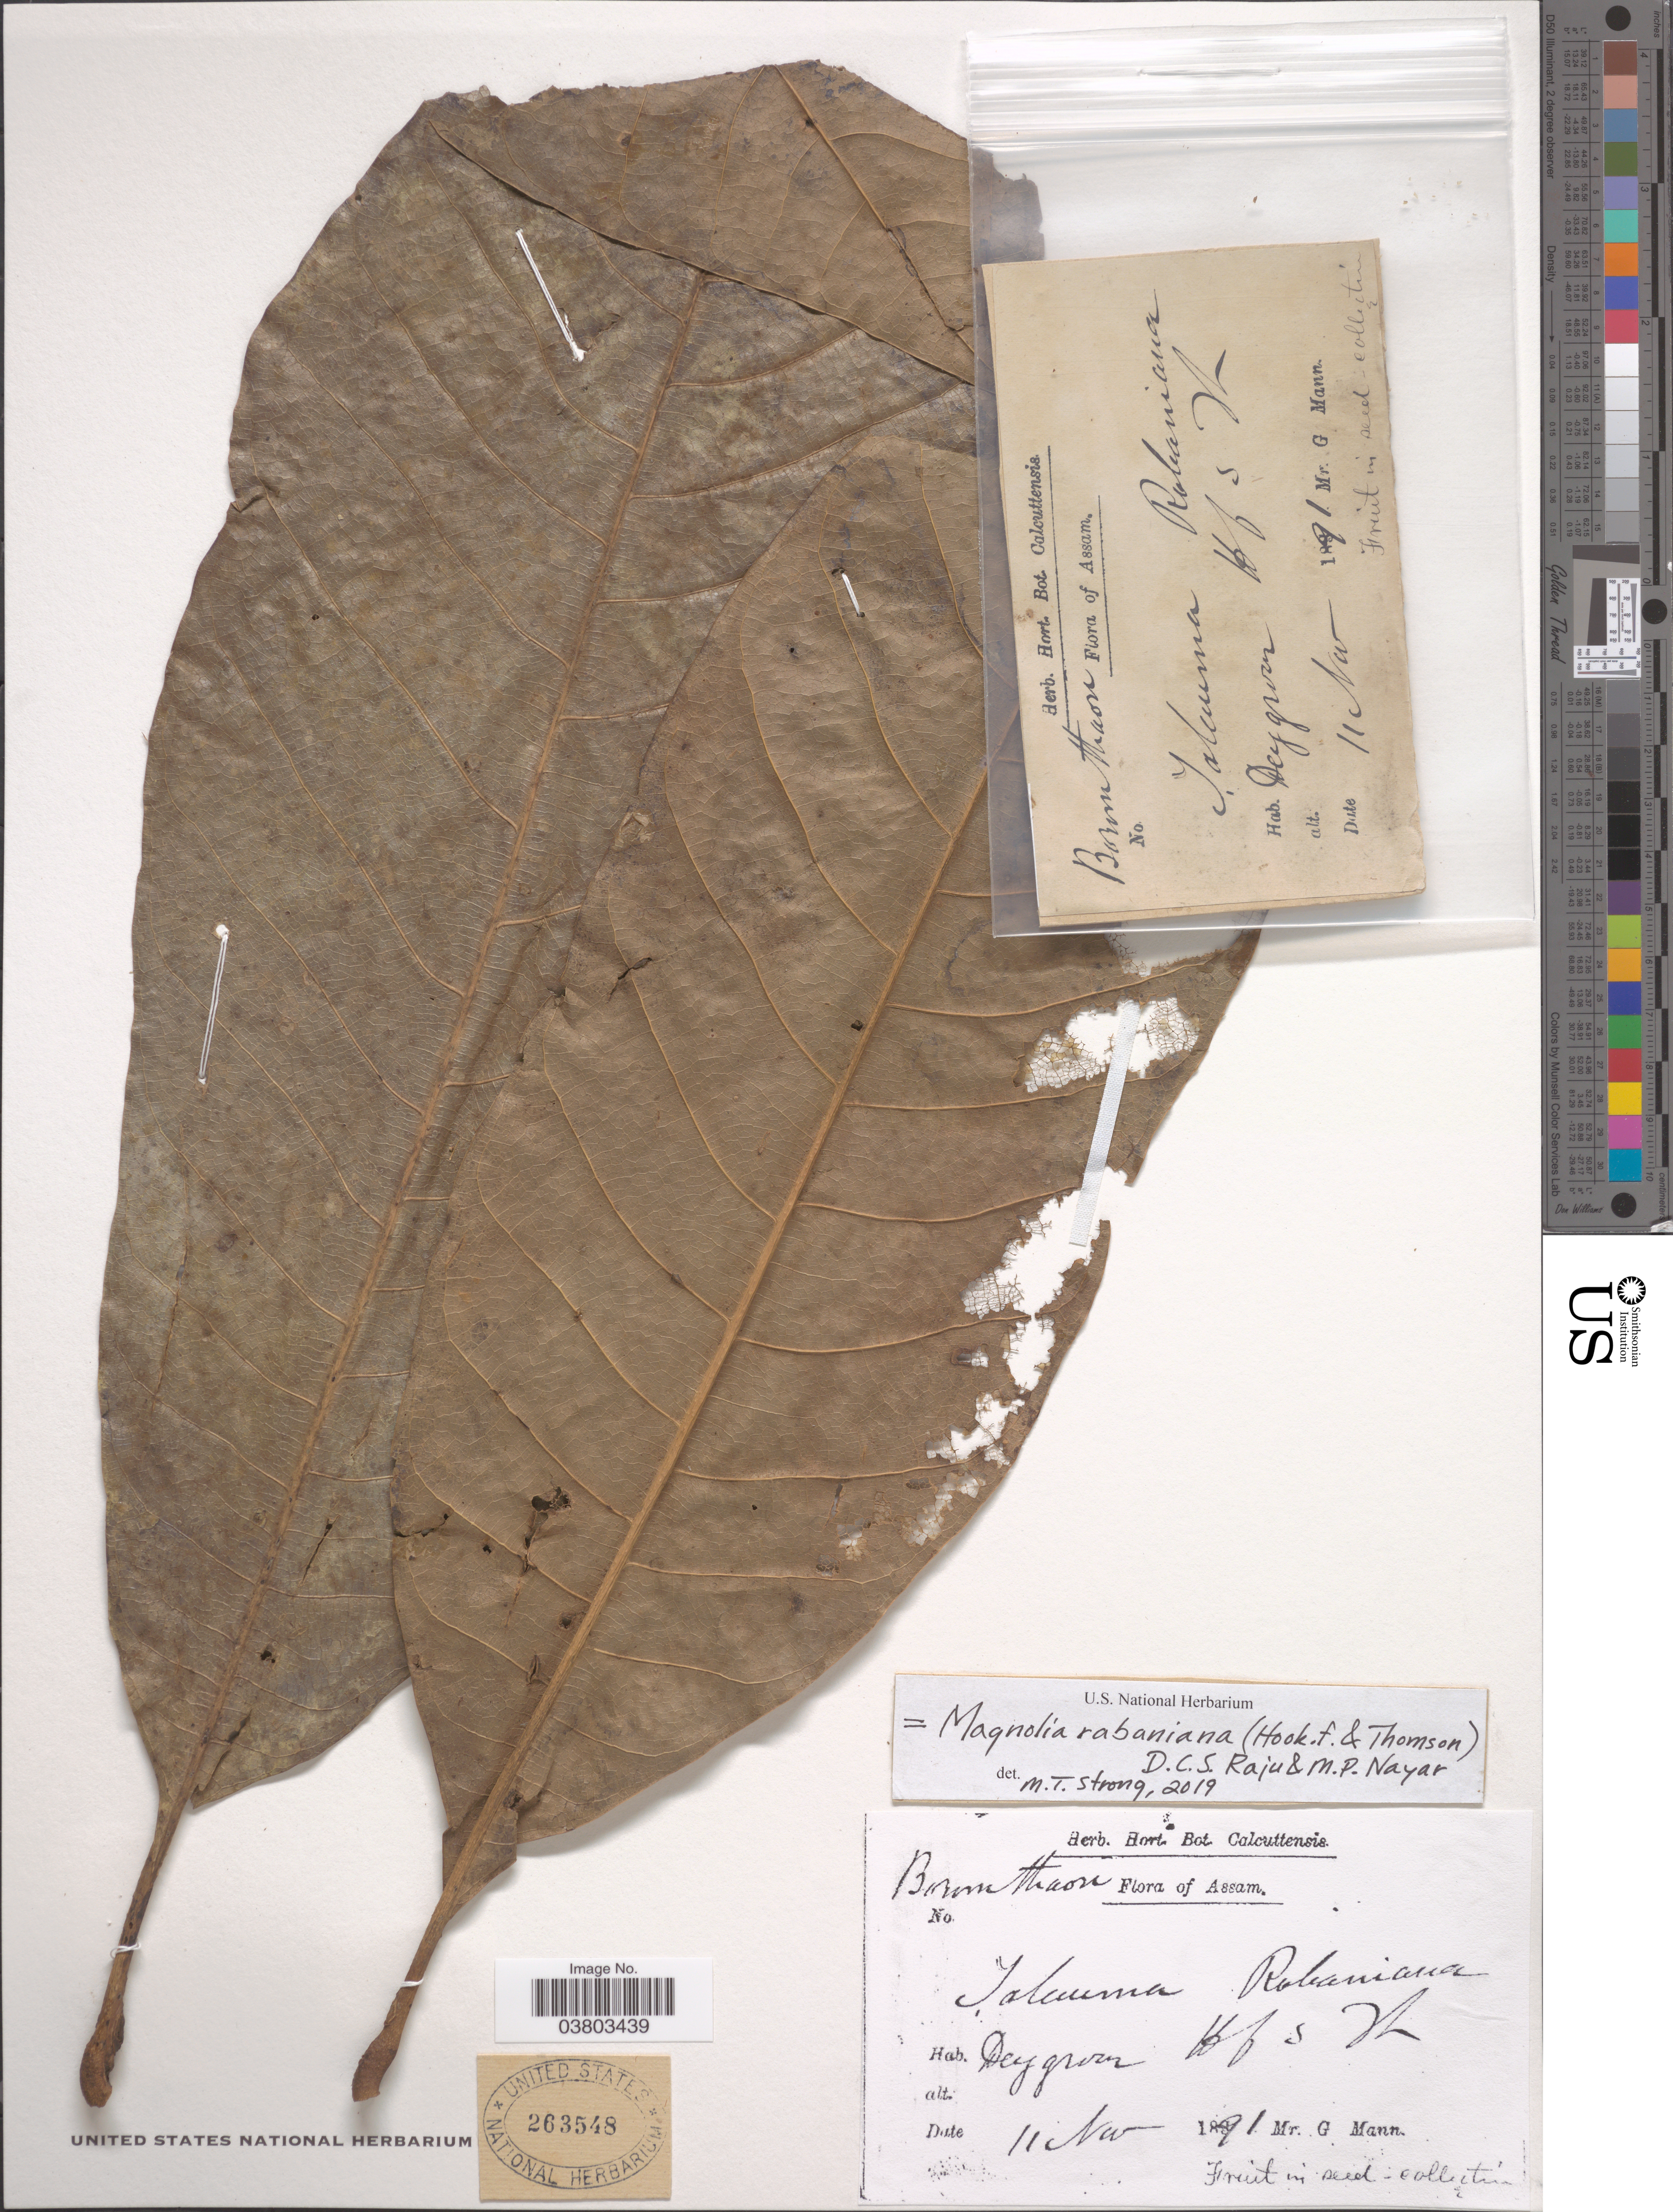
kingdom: Plantae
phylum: Tracheophyta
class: Magnoliopsida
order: Magnoliales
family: Magnoliaceae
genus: Magnolia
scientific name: Magnolia rabaniana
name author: (Hook. f. & Thomson) D.C.S. Raju & M.P. Nayar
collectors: G. Mann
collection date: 1891-11-11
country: India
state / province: Assam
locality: Deygrom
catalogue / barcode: US 263548